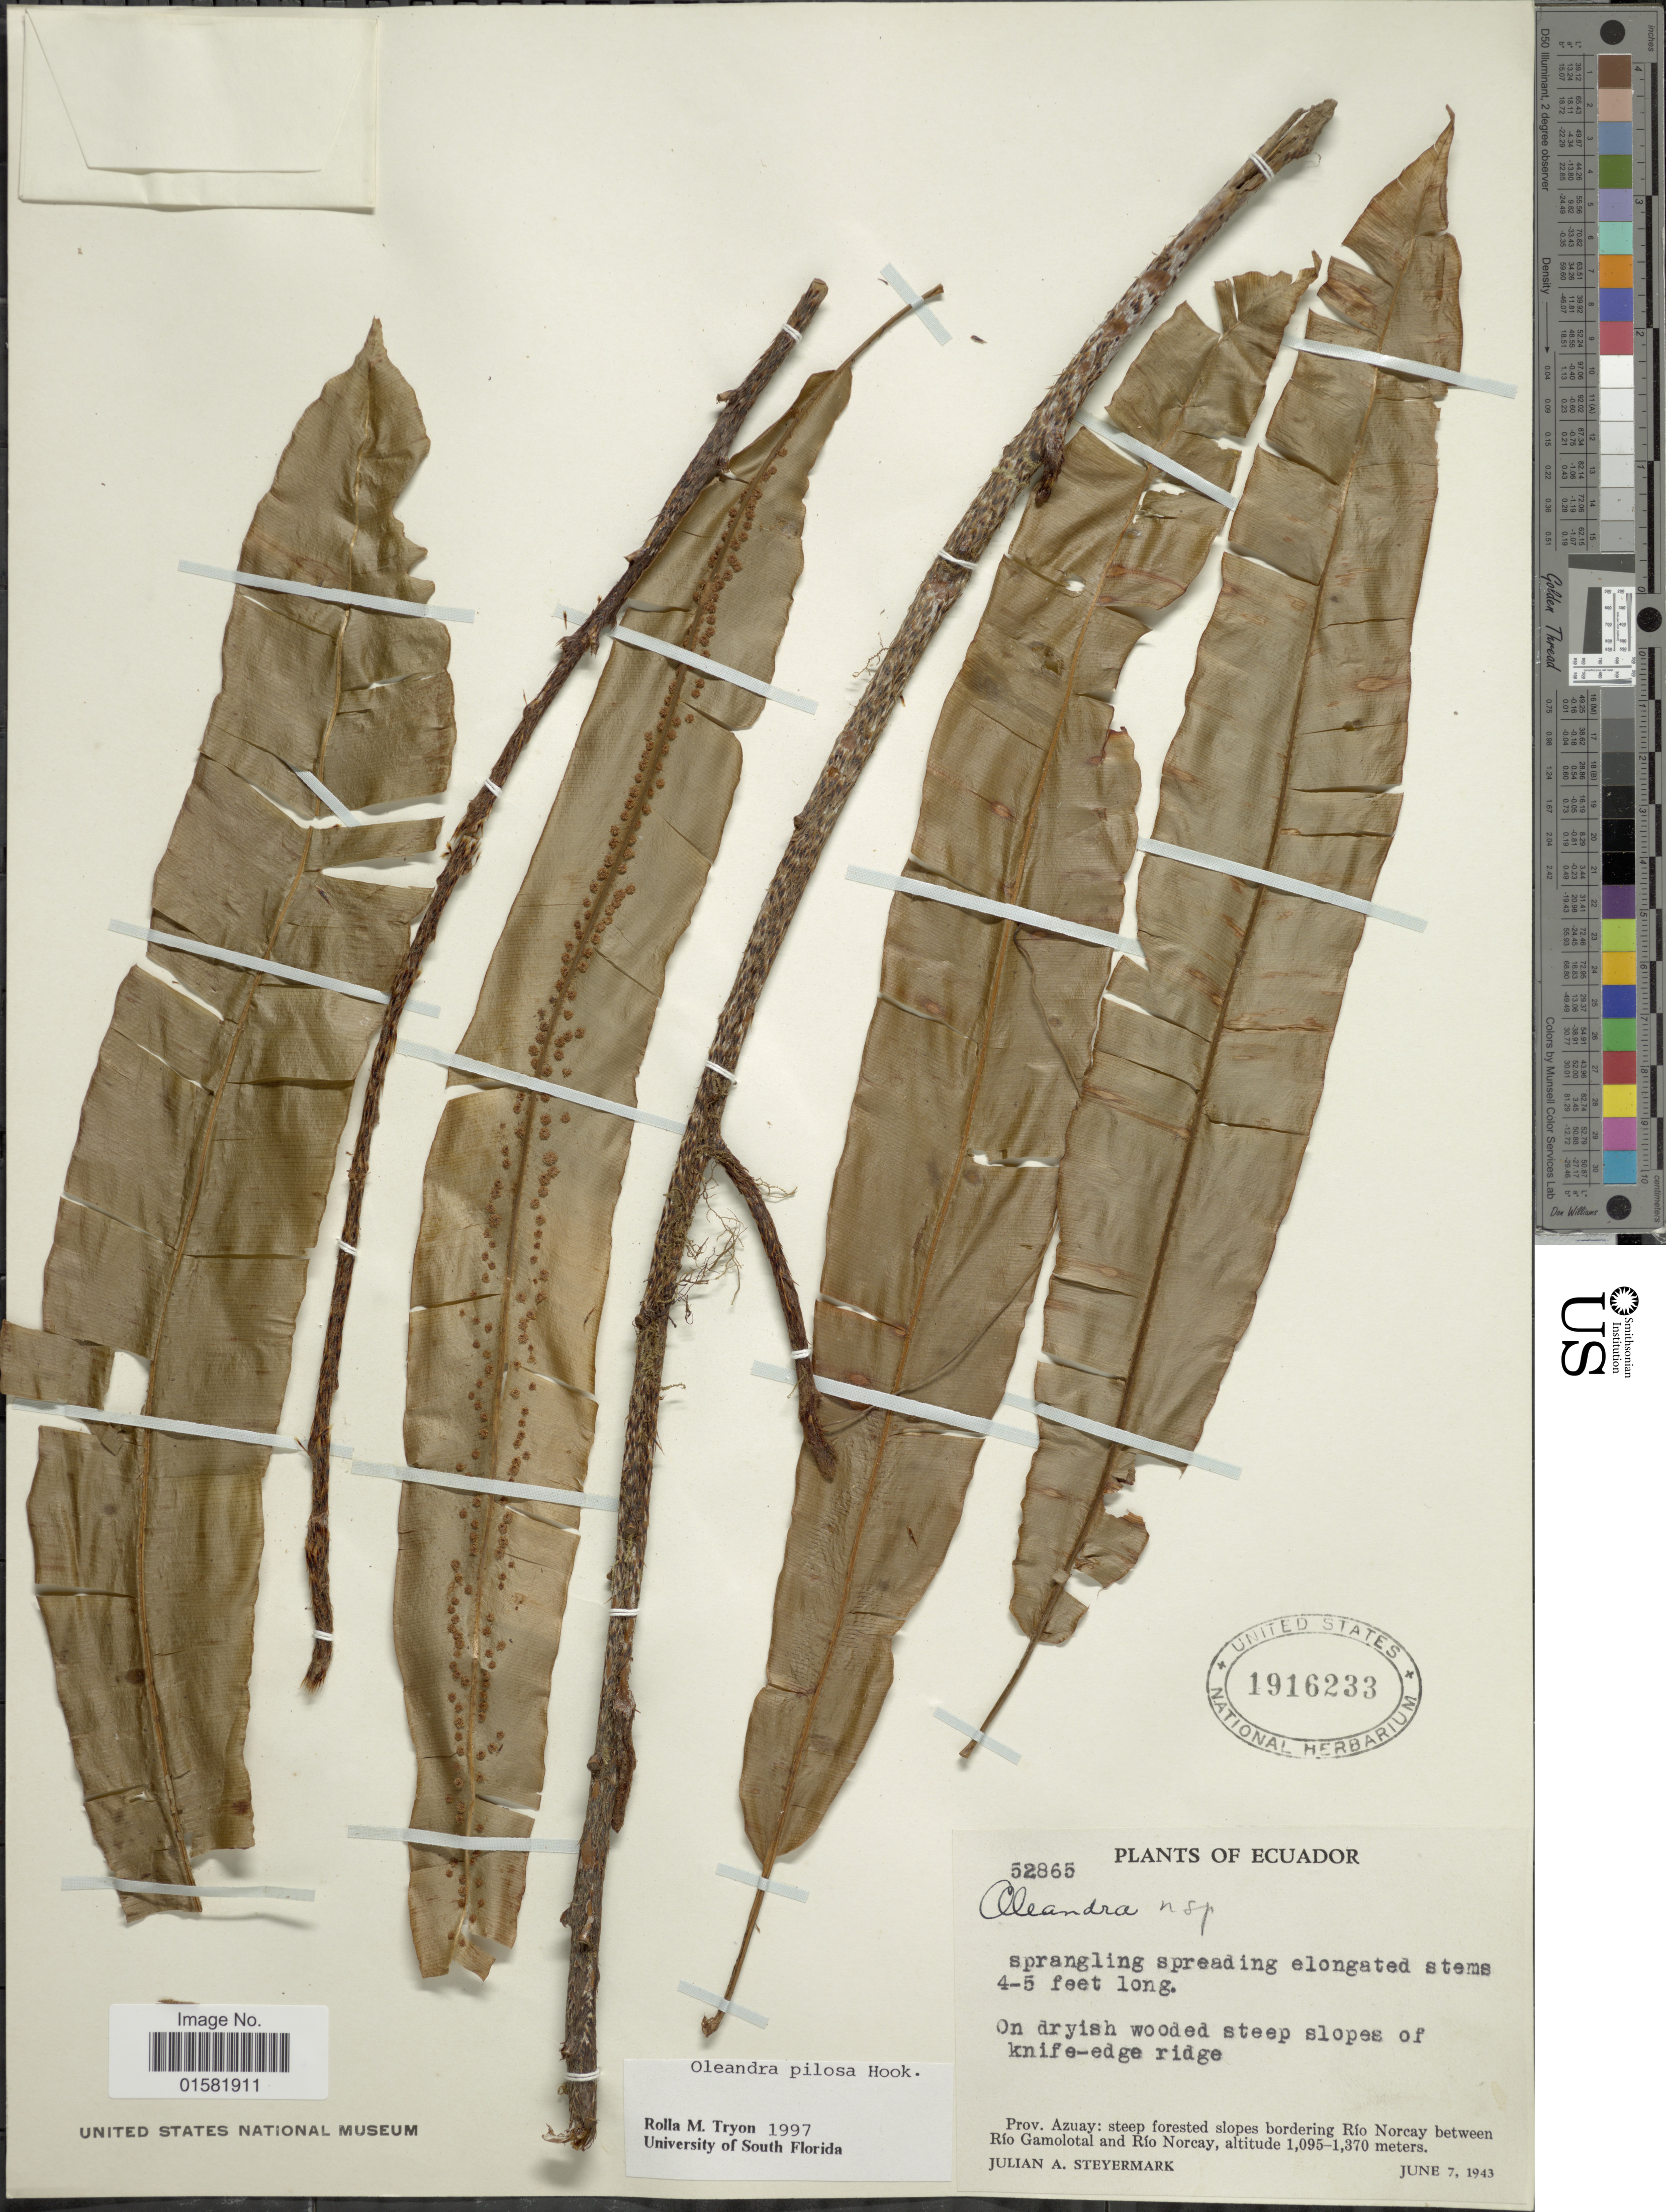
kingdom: Plantae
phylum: Tracheophyta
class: Polypodiopsida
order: Polypodiales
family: Oleandraceae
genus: Oleandra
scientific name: Oleandra pilosa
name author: Hook.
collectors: J. Steyermark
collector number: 52865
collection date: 1943-06-07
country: Ecuador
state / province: Azuay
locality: Ecuador, Prov. Azuay: steep forested slopes bordering Río Norcay between Río Gamolotal and Río Norcay.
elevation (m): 1095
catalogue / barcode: US 1916233